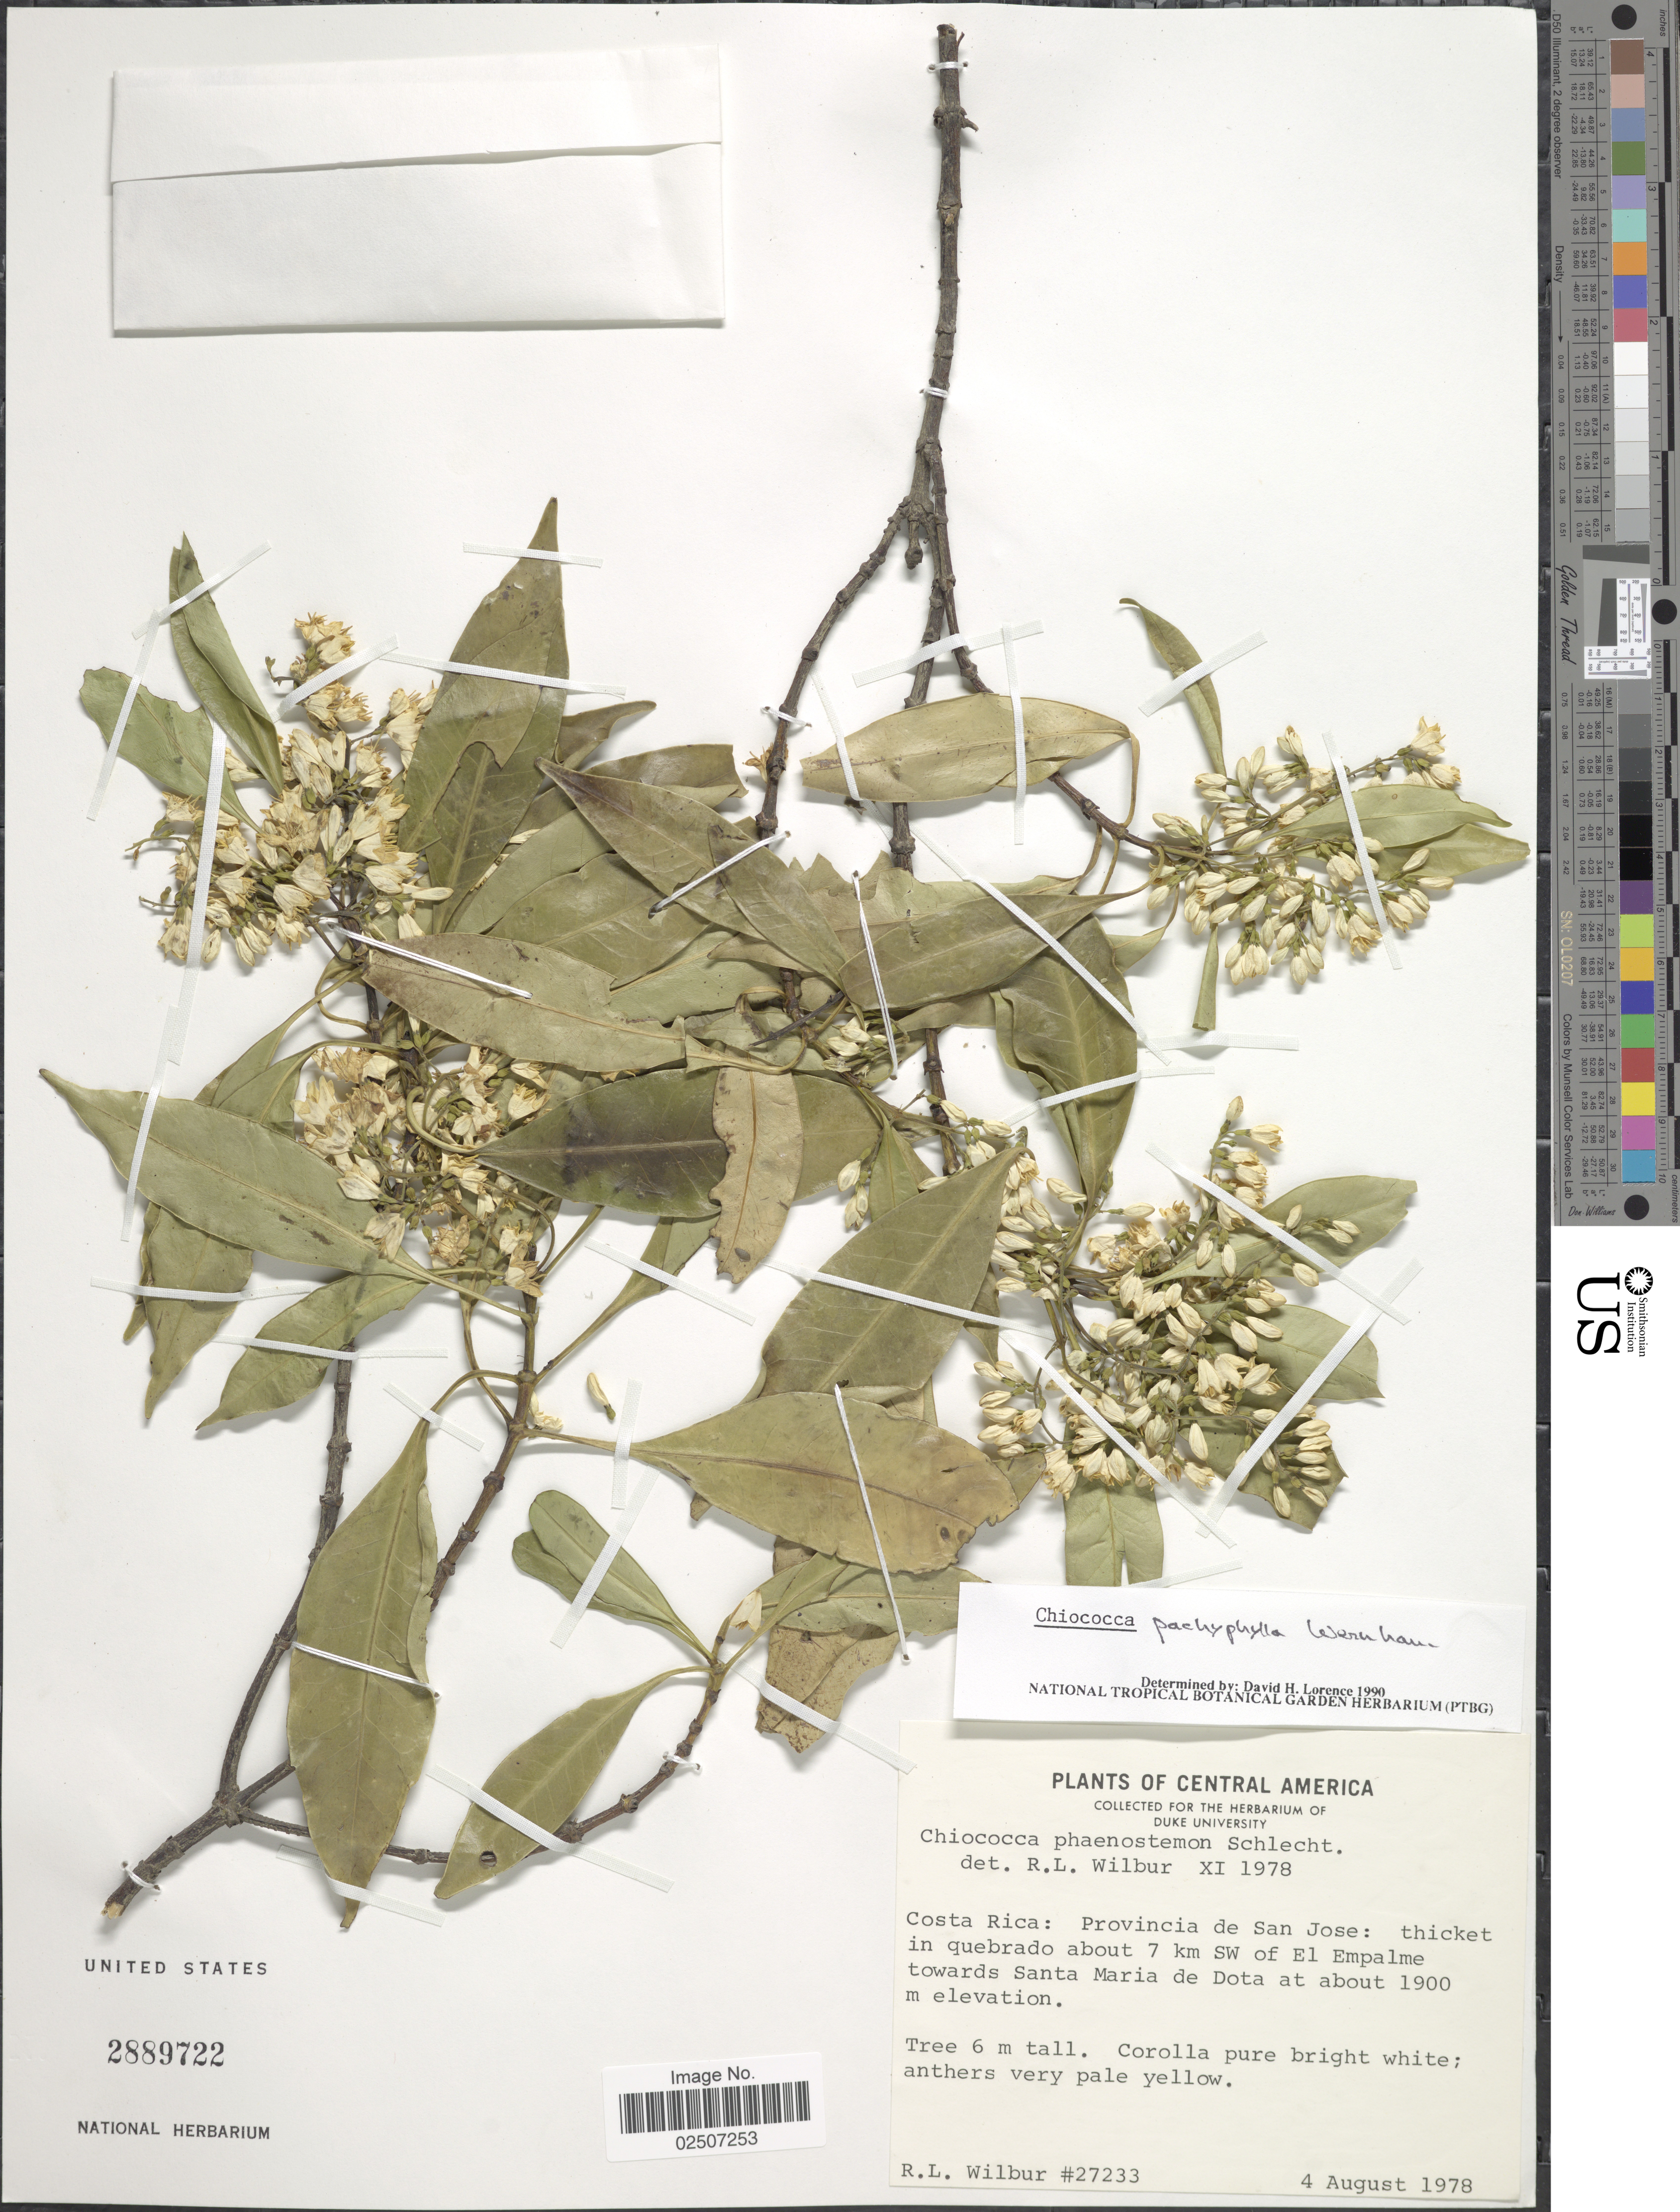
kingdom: Plantae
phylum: Tracheophyta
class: Magnoliopsida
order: Gentianales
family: Rubiaceae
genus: Chiococca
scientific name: Chiococca pachyphylla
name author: Wernham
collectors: R. L. Wilbur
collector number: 27233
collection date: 1978-08-04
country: Costa Rica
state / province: San José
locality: Provincia de San Jose: thicket in quebrado about 7 km SW of El Empalme towards Santa Maria de Dota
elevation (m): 1900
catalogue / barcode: US 2889722